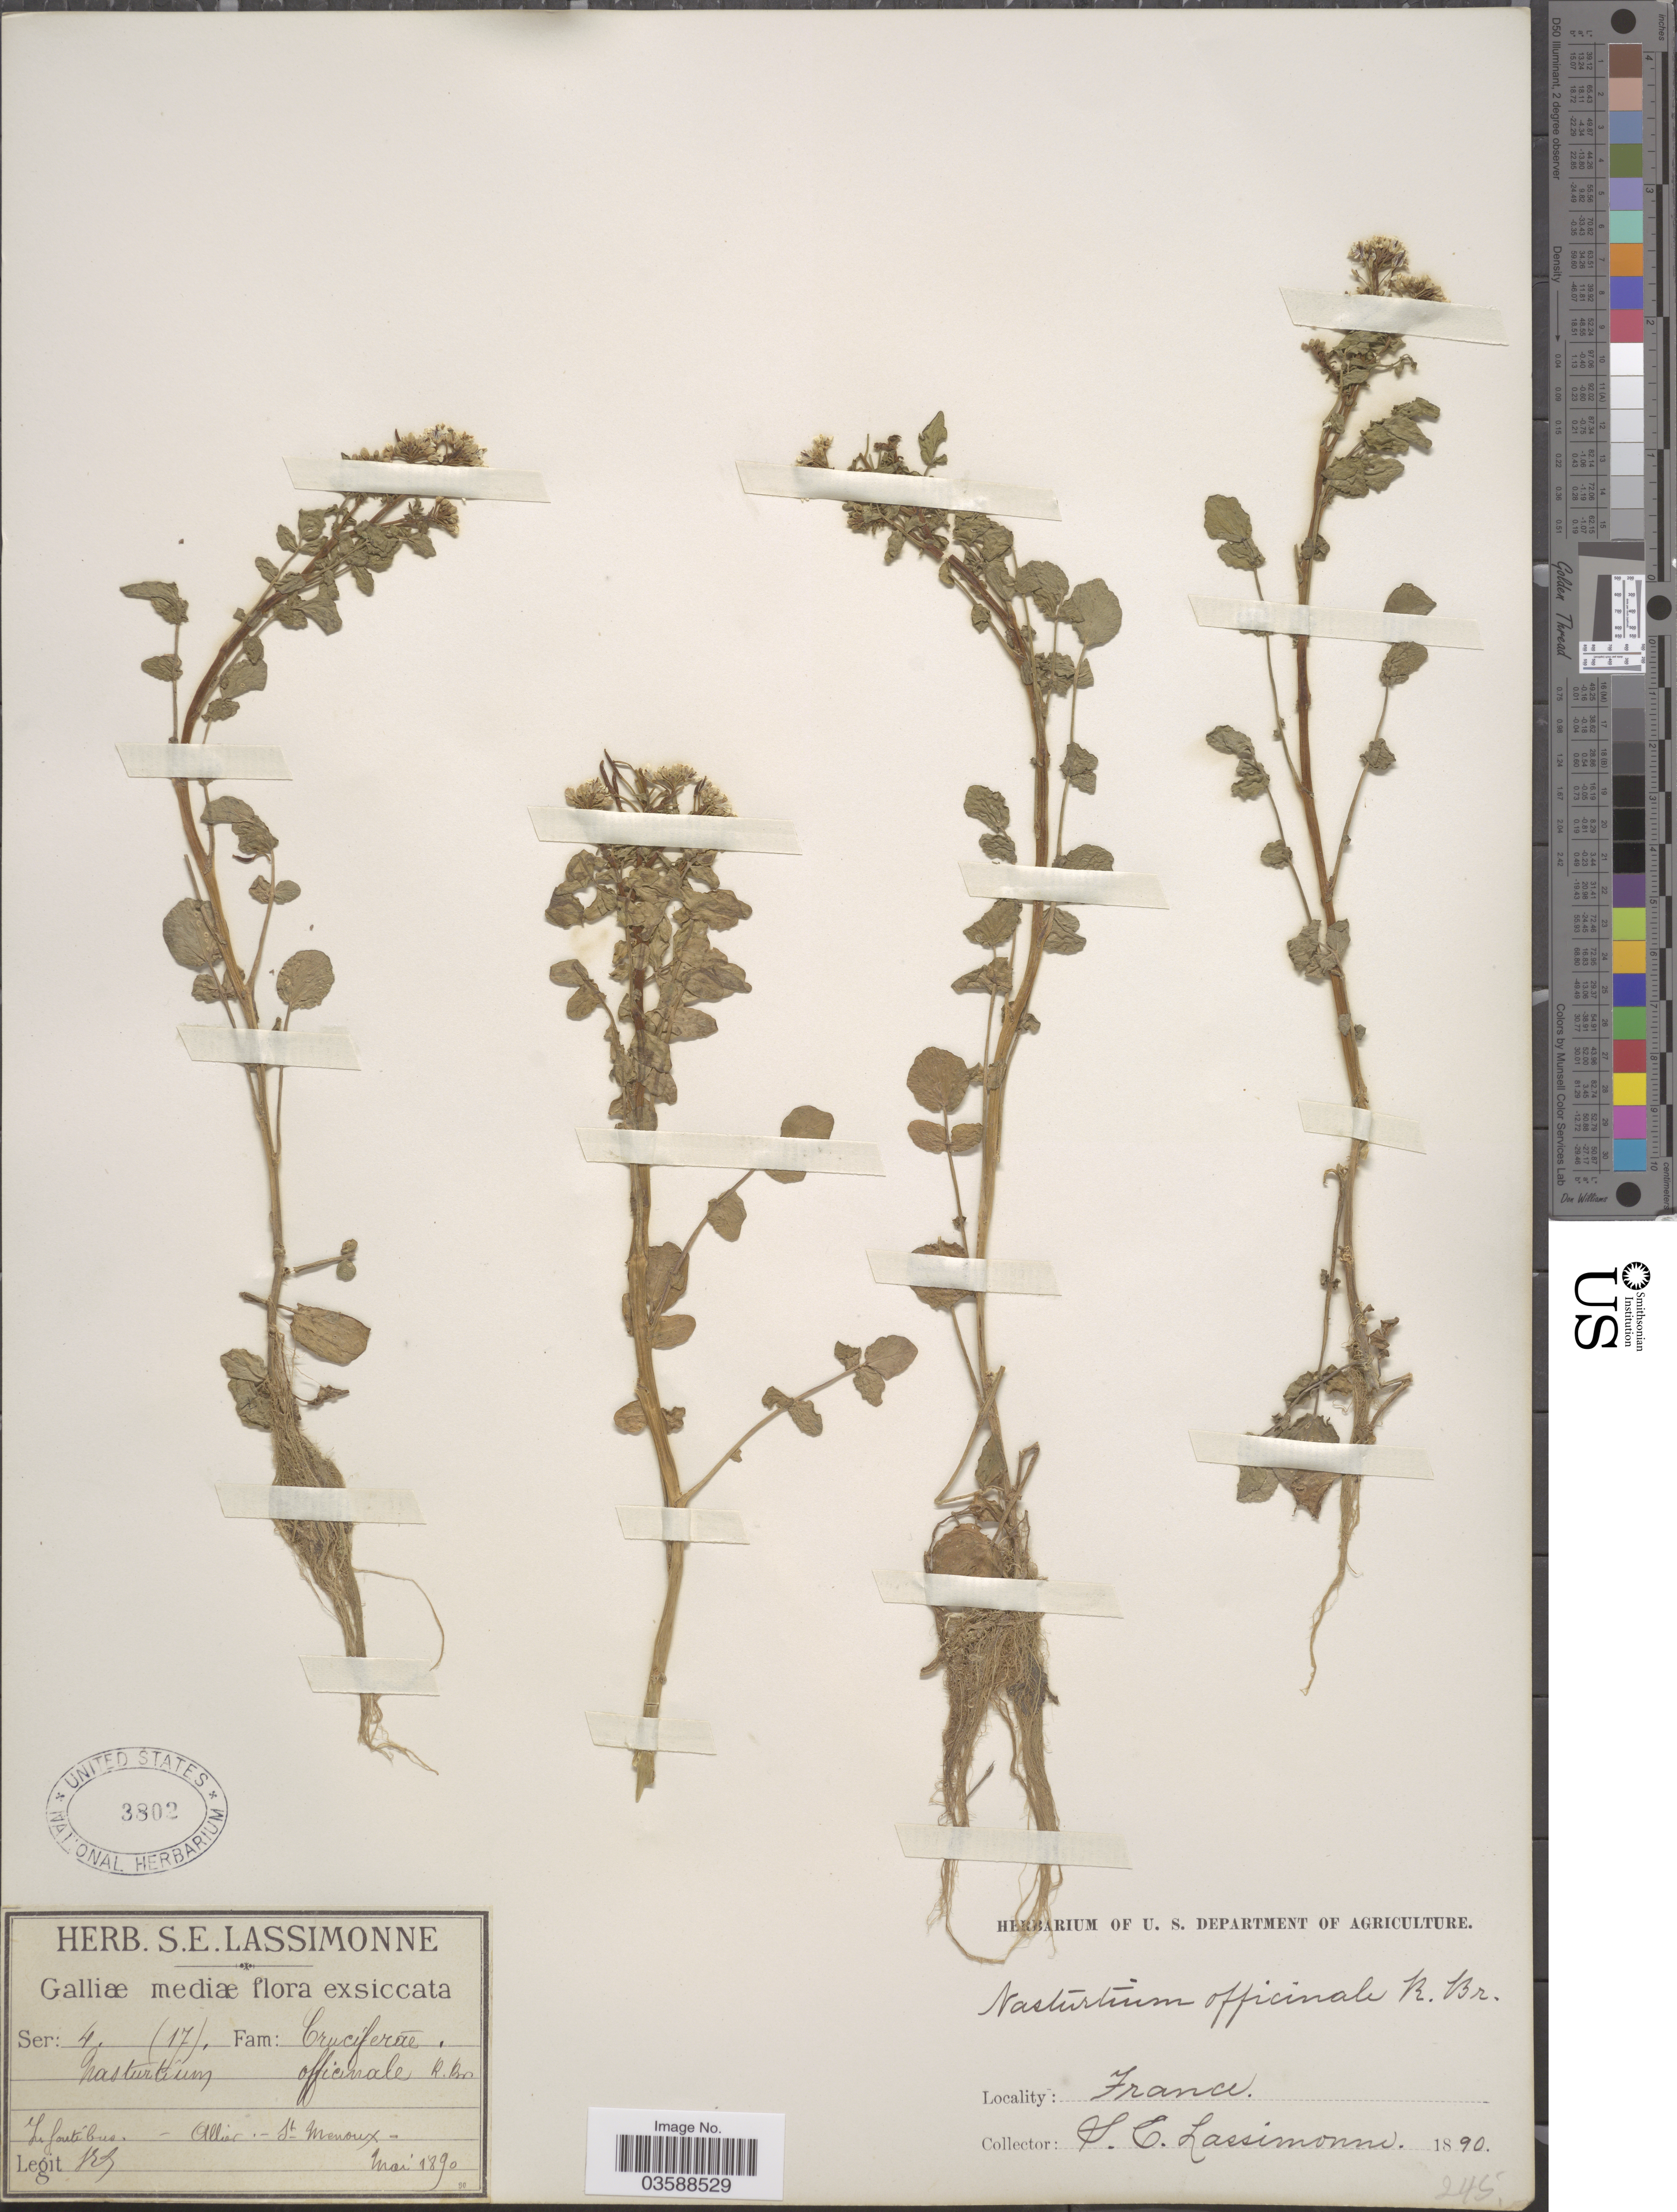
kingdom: Plantae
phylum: Tracheophyta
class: Magnoliopsida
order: Brassicales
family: Brassicaceae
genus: Nasturtium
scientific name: Nasturtium officinale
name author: R. Br.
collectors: S. Lassimonne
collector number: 17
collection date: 1890-05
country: France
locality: Galliæ mediæ; In fontibus. - Alliers.- St.-Menoux.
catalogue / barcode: US 3802